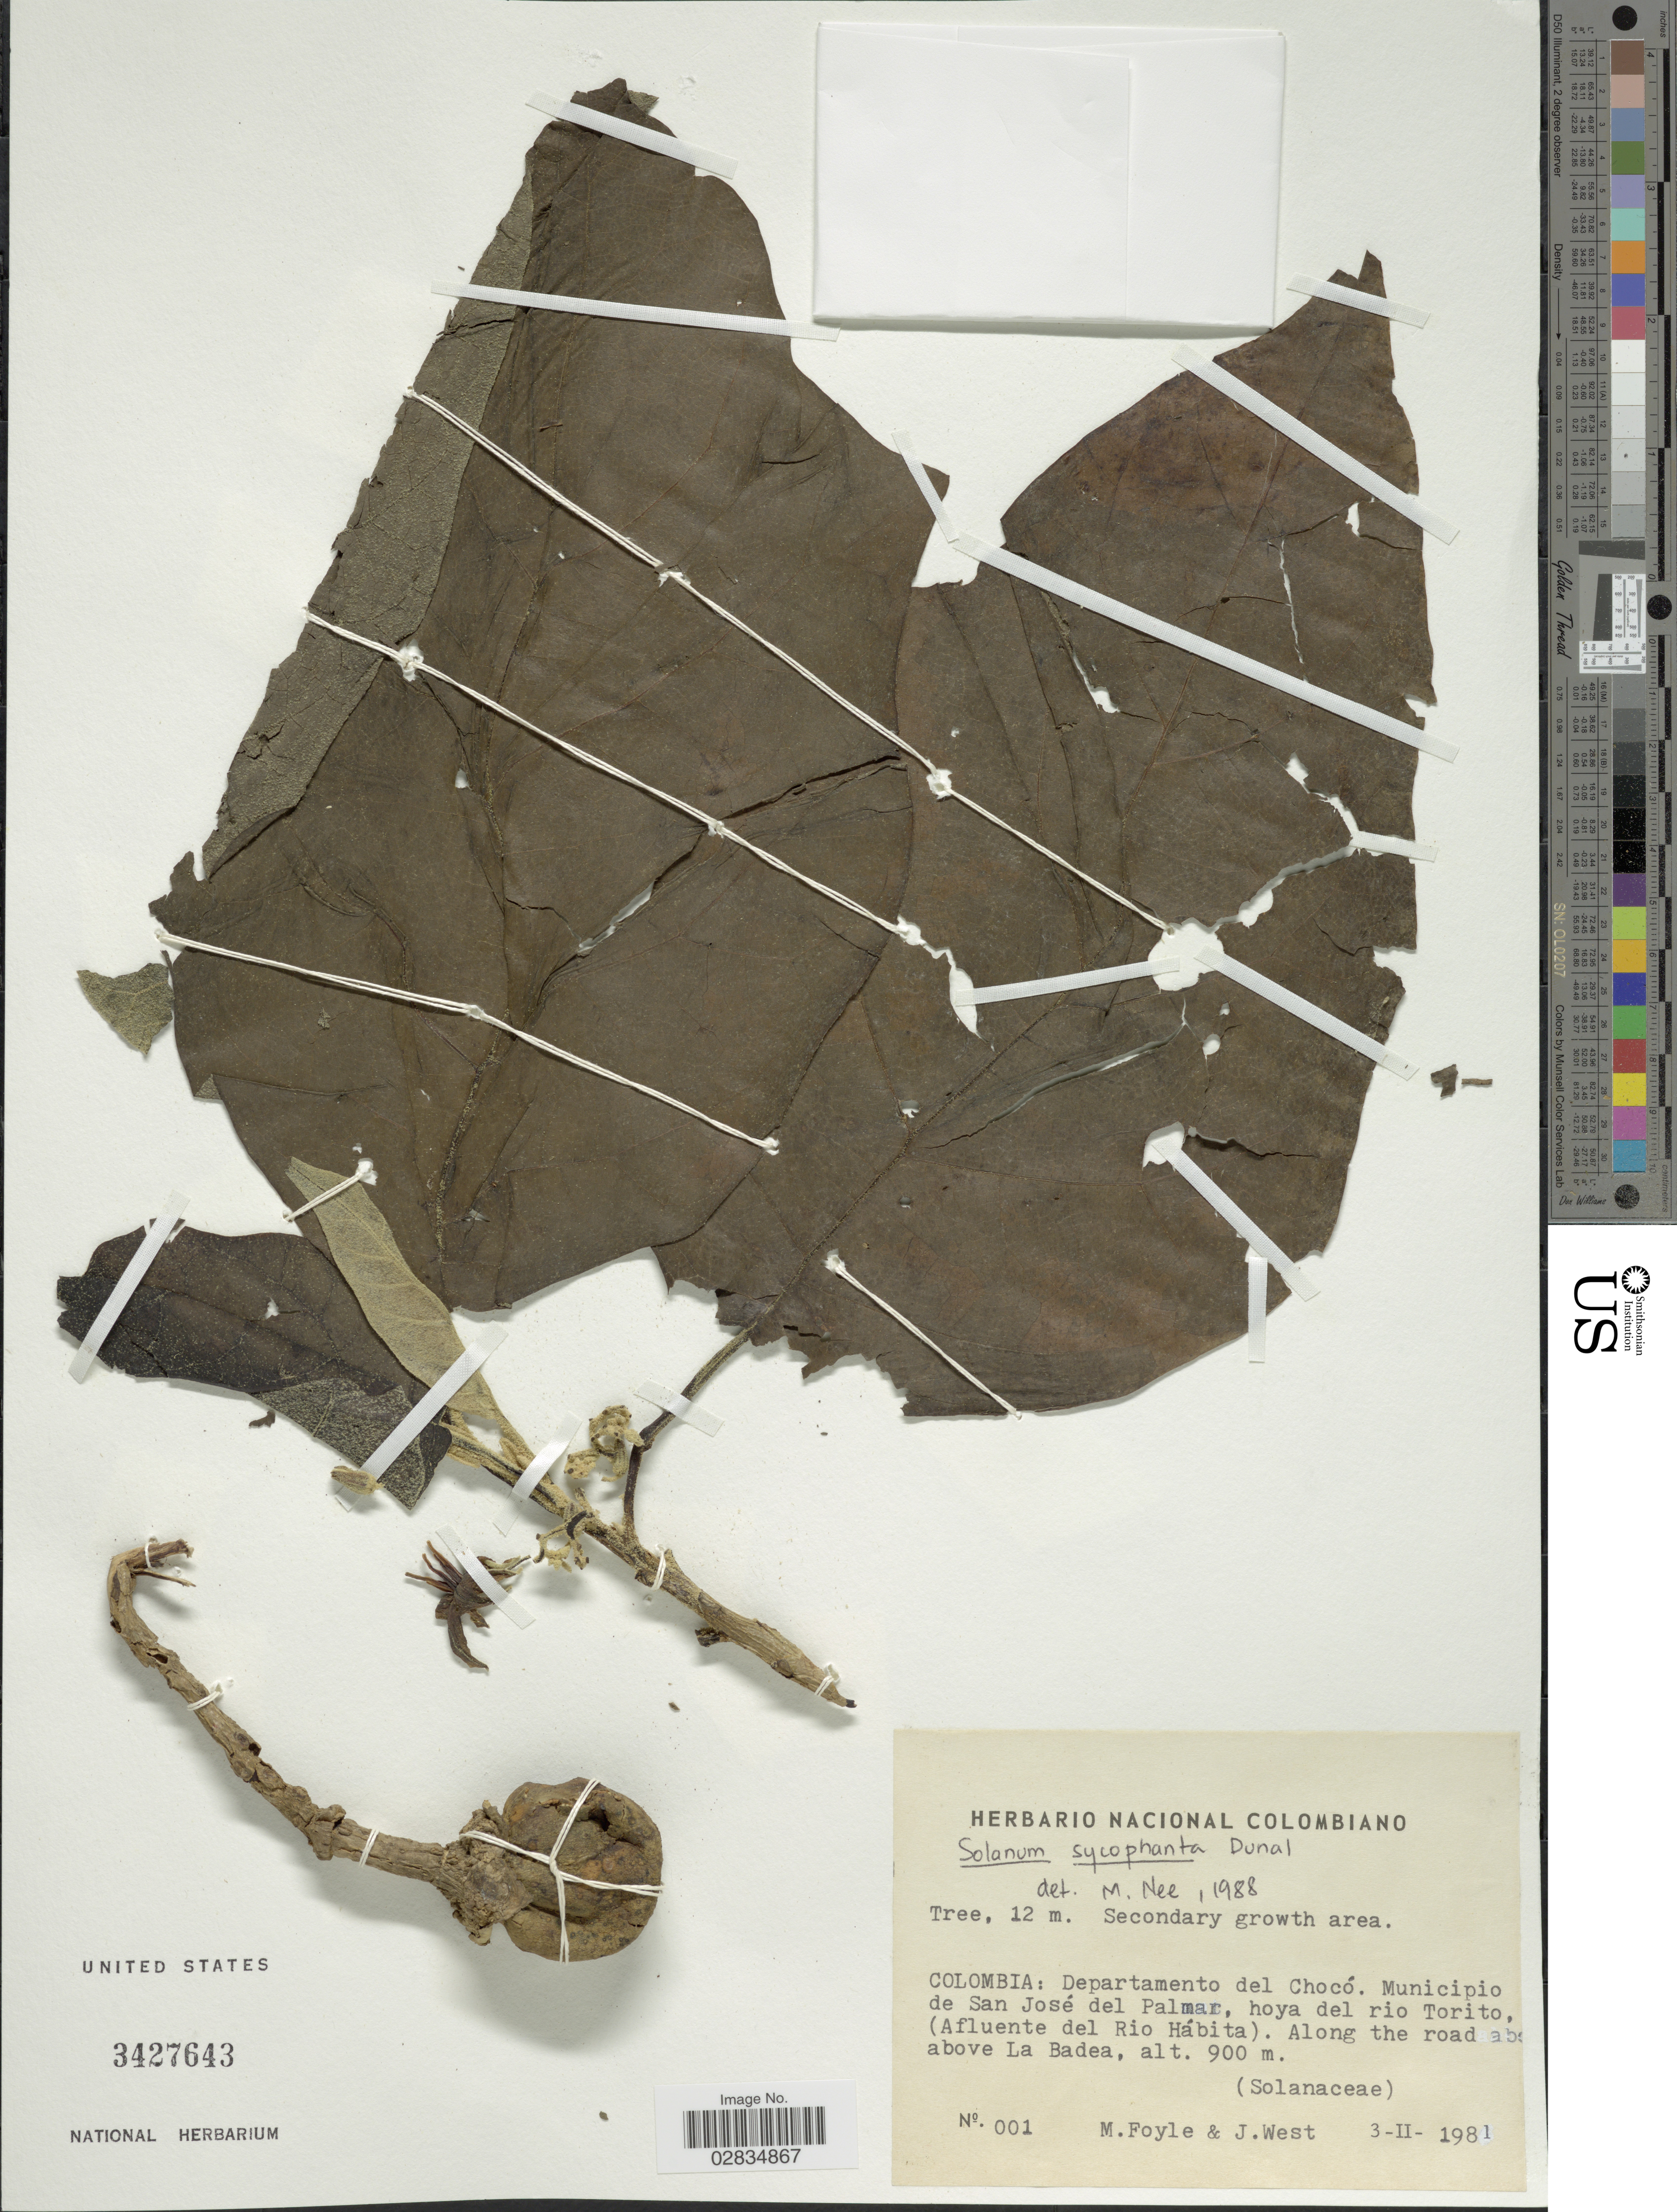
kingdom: Plantae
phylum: Tracheophyta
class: Magnoliopsida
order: Solanales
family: Solanaceae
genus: Solanum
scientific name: Solanum sycophanta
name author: Dunal in DC.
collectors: M. Foyle & J. West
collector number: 001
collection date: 1981-02-03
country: Colombia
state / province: Chocó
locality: Departamento del Chocó, Municipio de San José del Palmar, hoya del rio Torito (Afluente del Rio Hábita), along the road above La Badea.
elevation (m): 900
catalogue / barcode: US 3427643